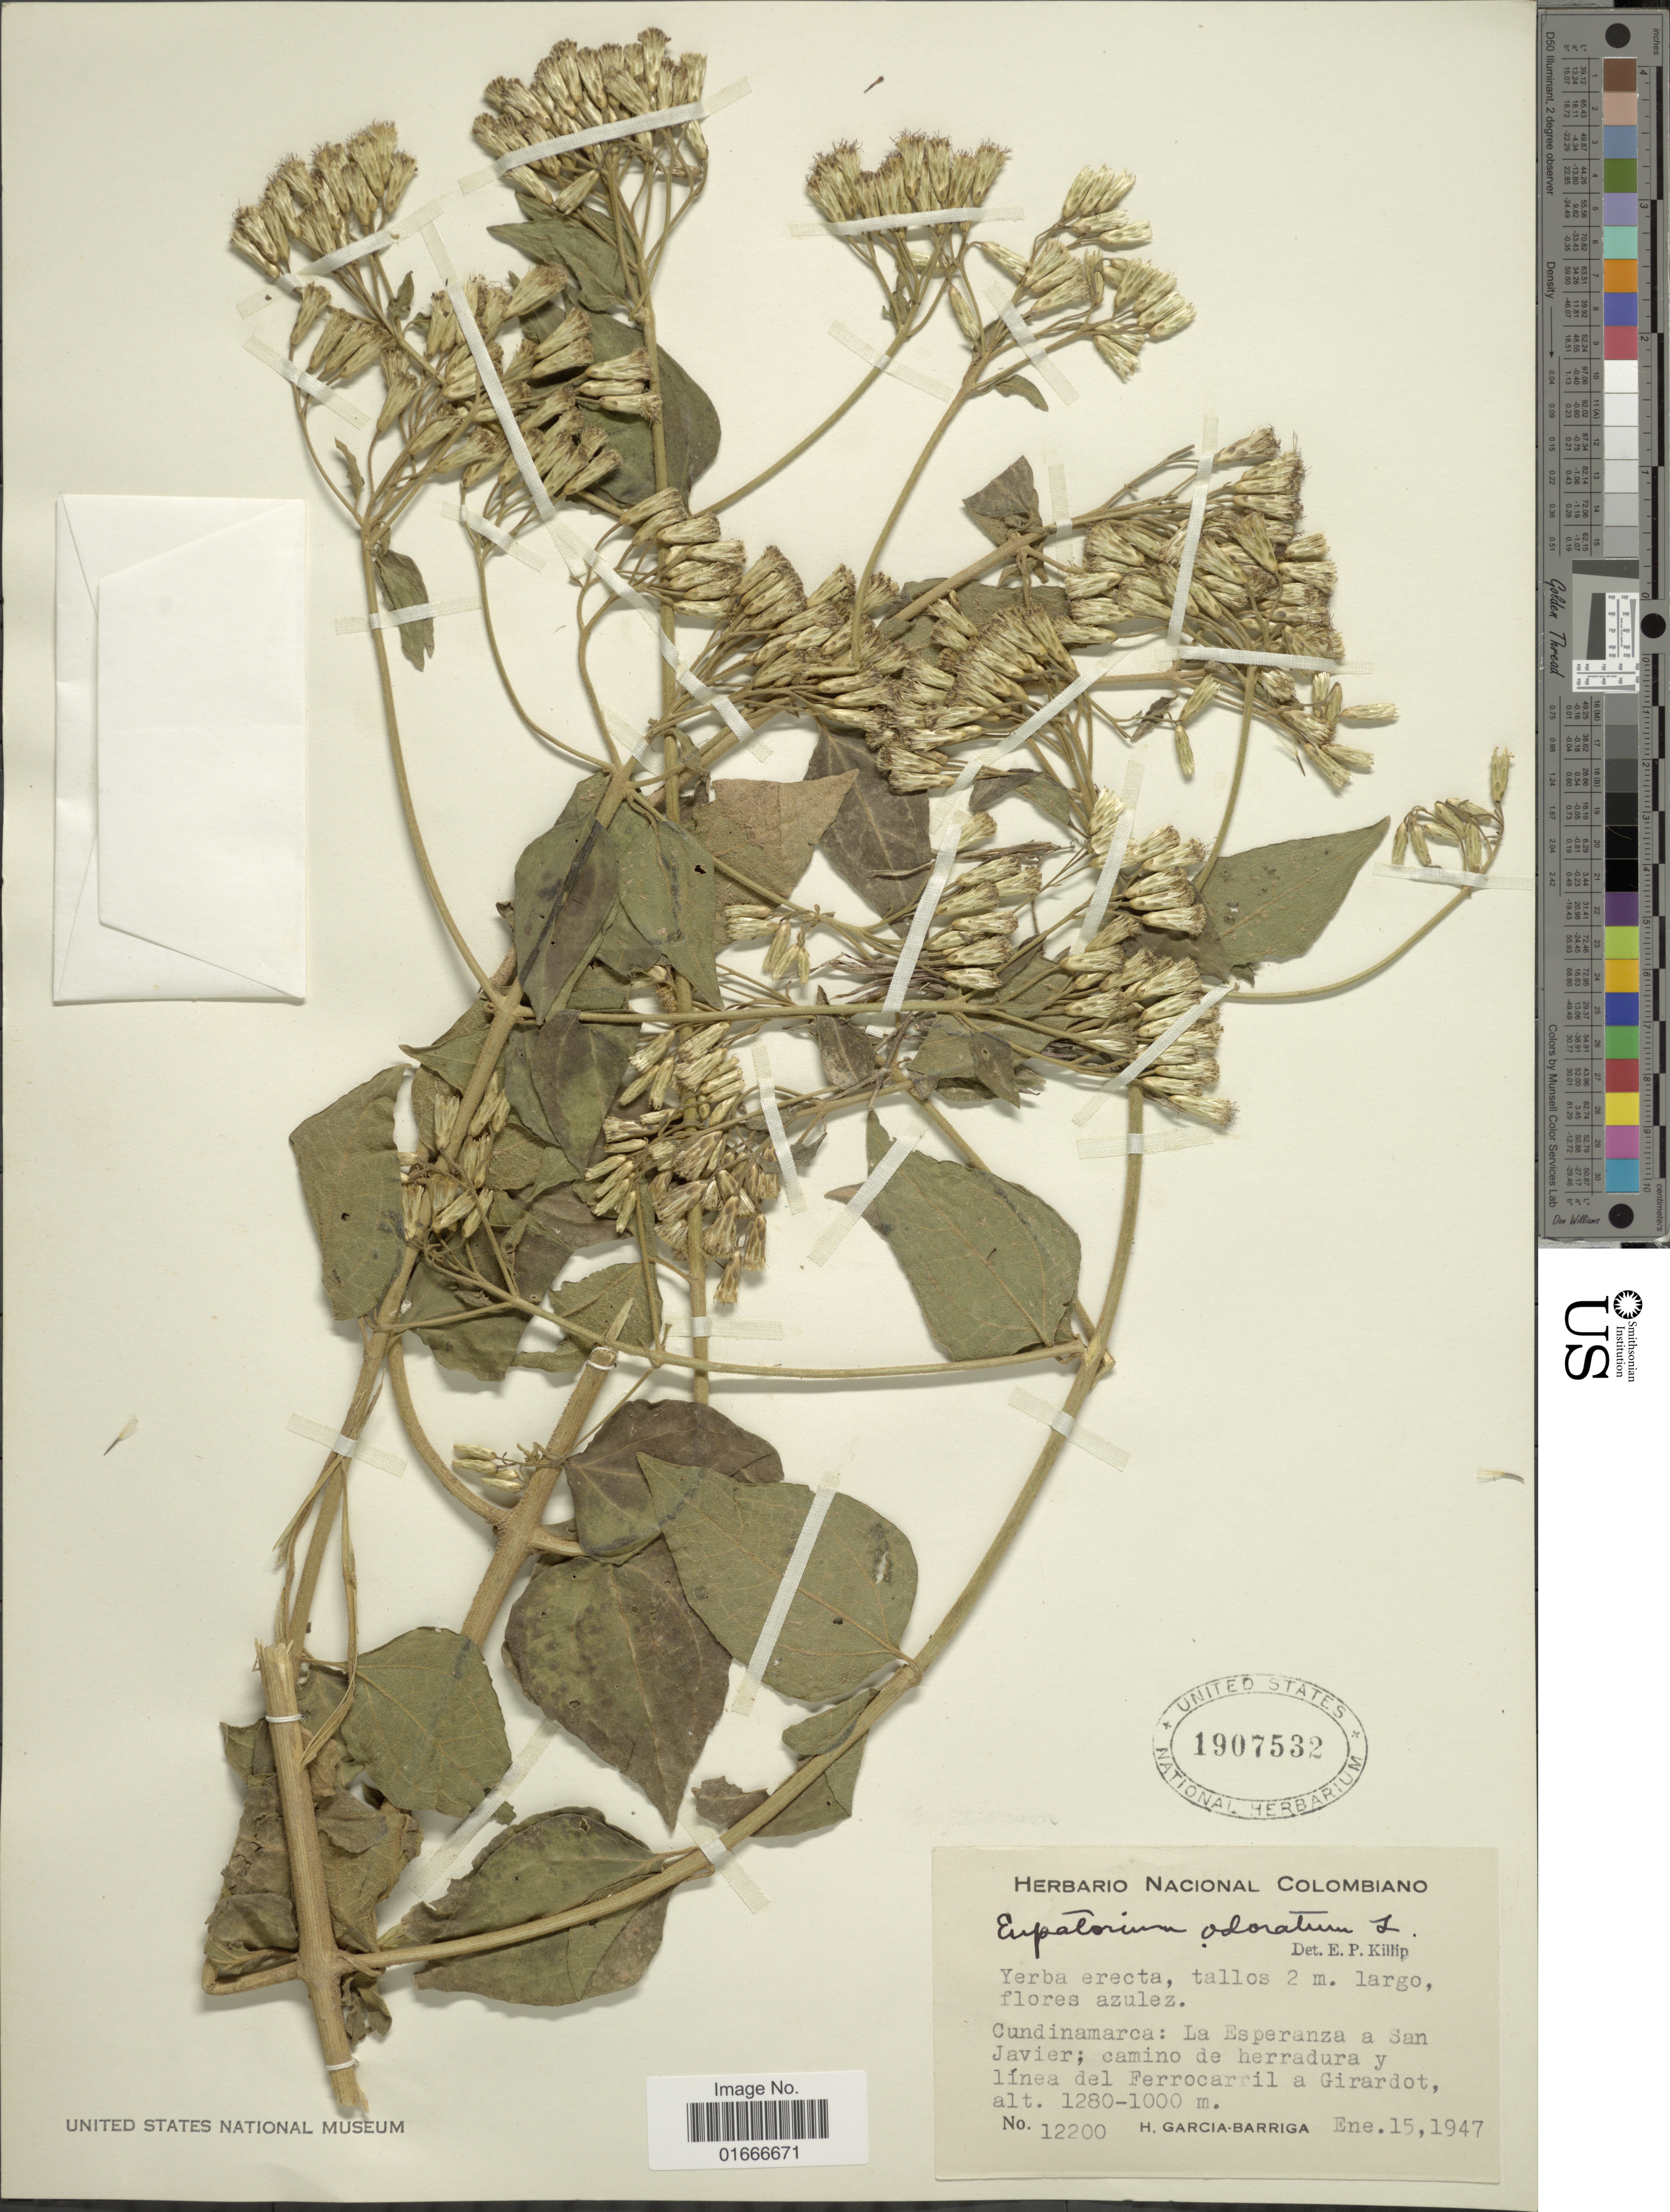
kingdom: Plantae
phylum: Tracheophyta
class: Magnoliopsida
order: Asterales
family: Asteraceae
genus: Chromolaena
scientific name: Chromolaena odorata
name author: (L.) R.M. King & H. Rob.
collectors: H. García Barriga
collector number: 12200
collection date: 1947-01-15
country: Colombia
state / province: Cundinamarca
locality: La Esperanza a San Javier, camino de herradura y linea del Ferrocarril a Girardot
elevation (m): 1000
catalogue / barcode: US 1907532